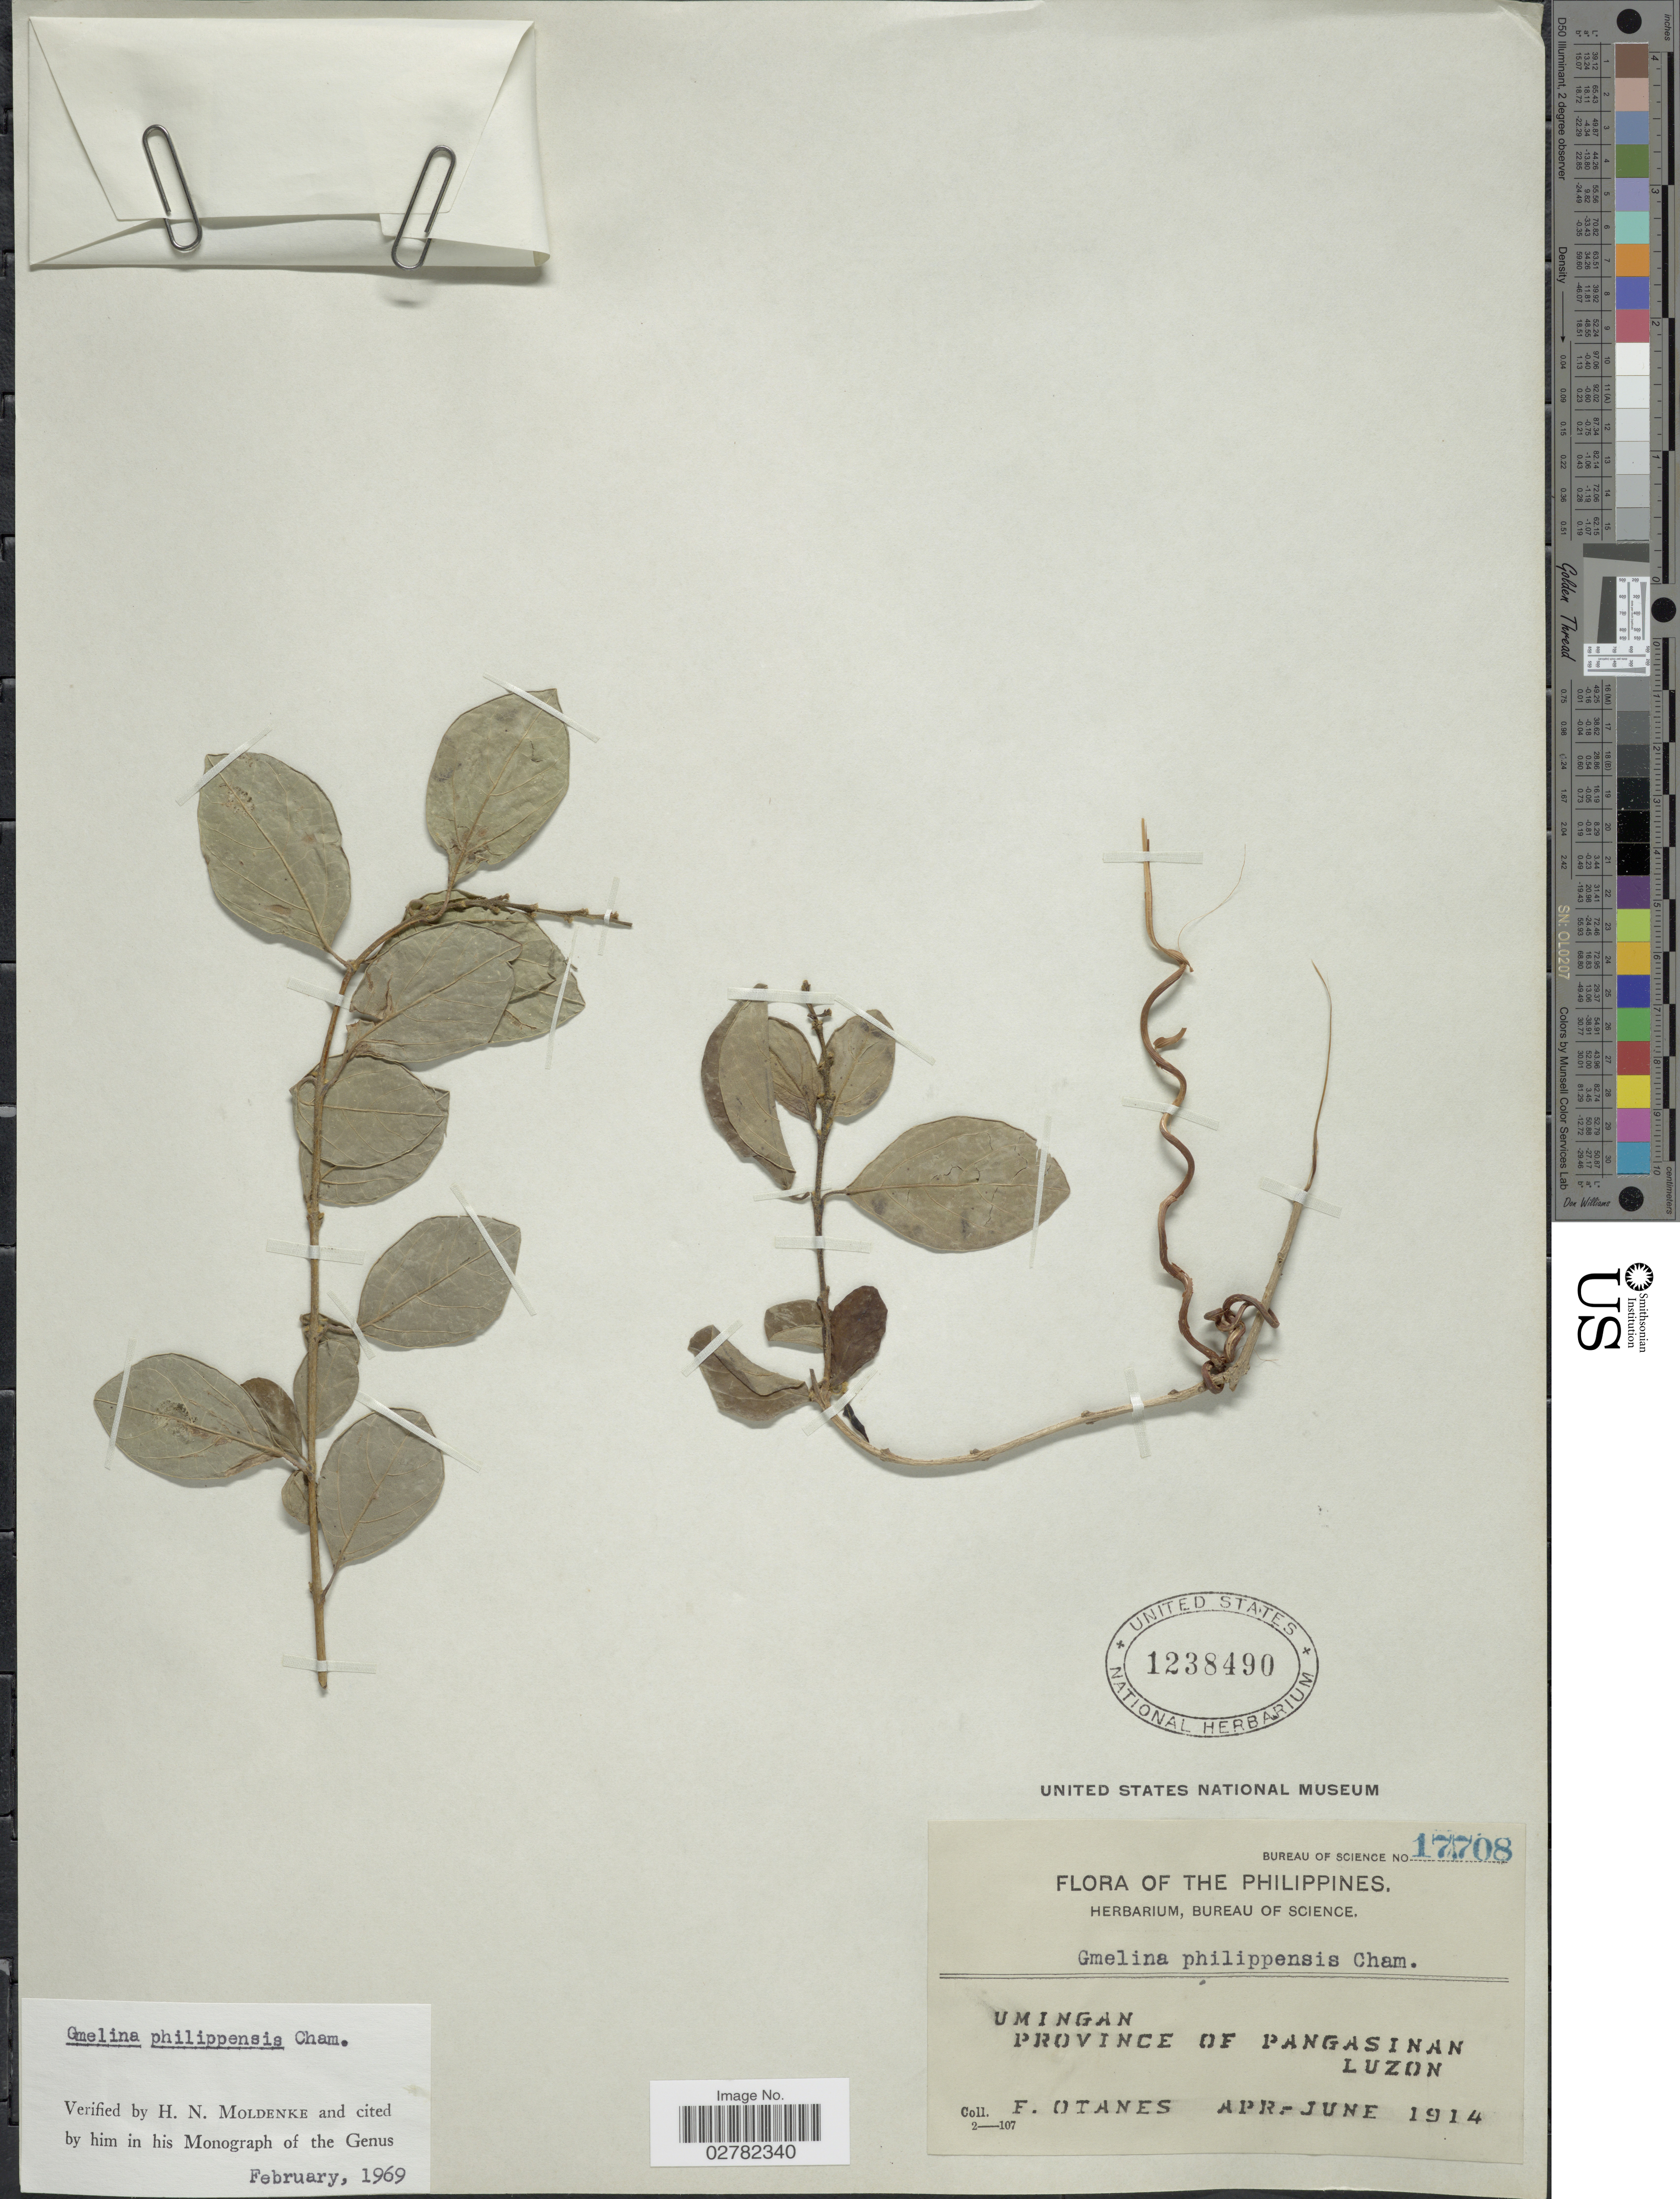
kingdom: Plantae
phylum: Tracheophyta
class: Magnoliopsida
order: Lamiales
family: Lamiaceae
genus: Gmelina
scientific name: Gmelina philippinensis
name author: Cham.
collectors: F. Q. Otanes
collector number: Bureau of Science 17708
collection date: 1914-04/1914-06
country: Philippines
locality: Umingan. Province of Pangasinan, Luzon.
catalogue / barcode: US 1238490